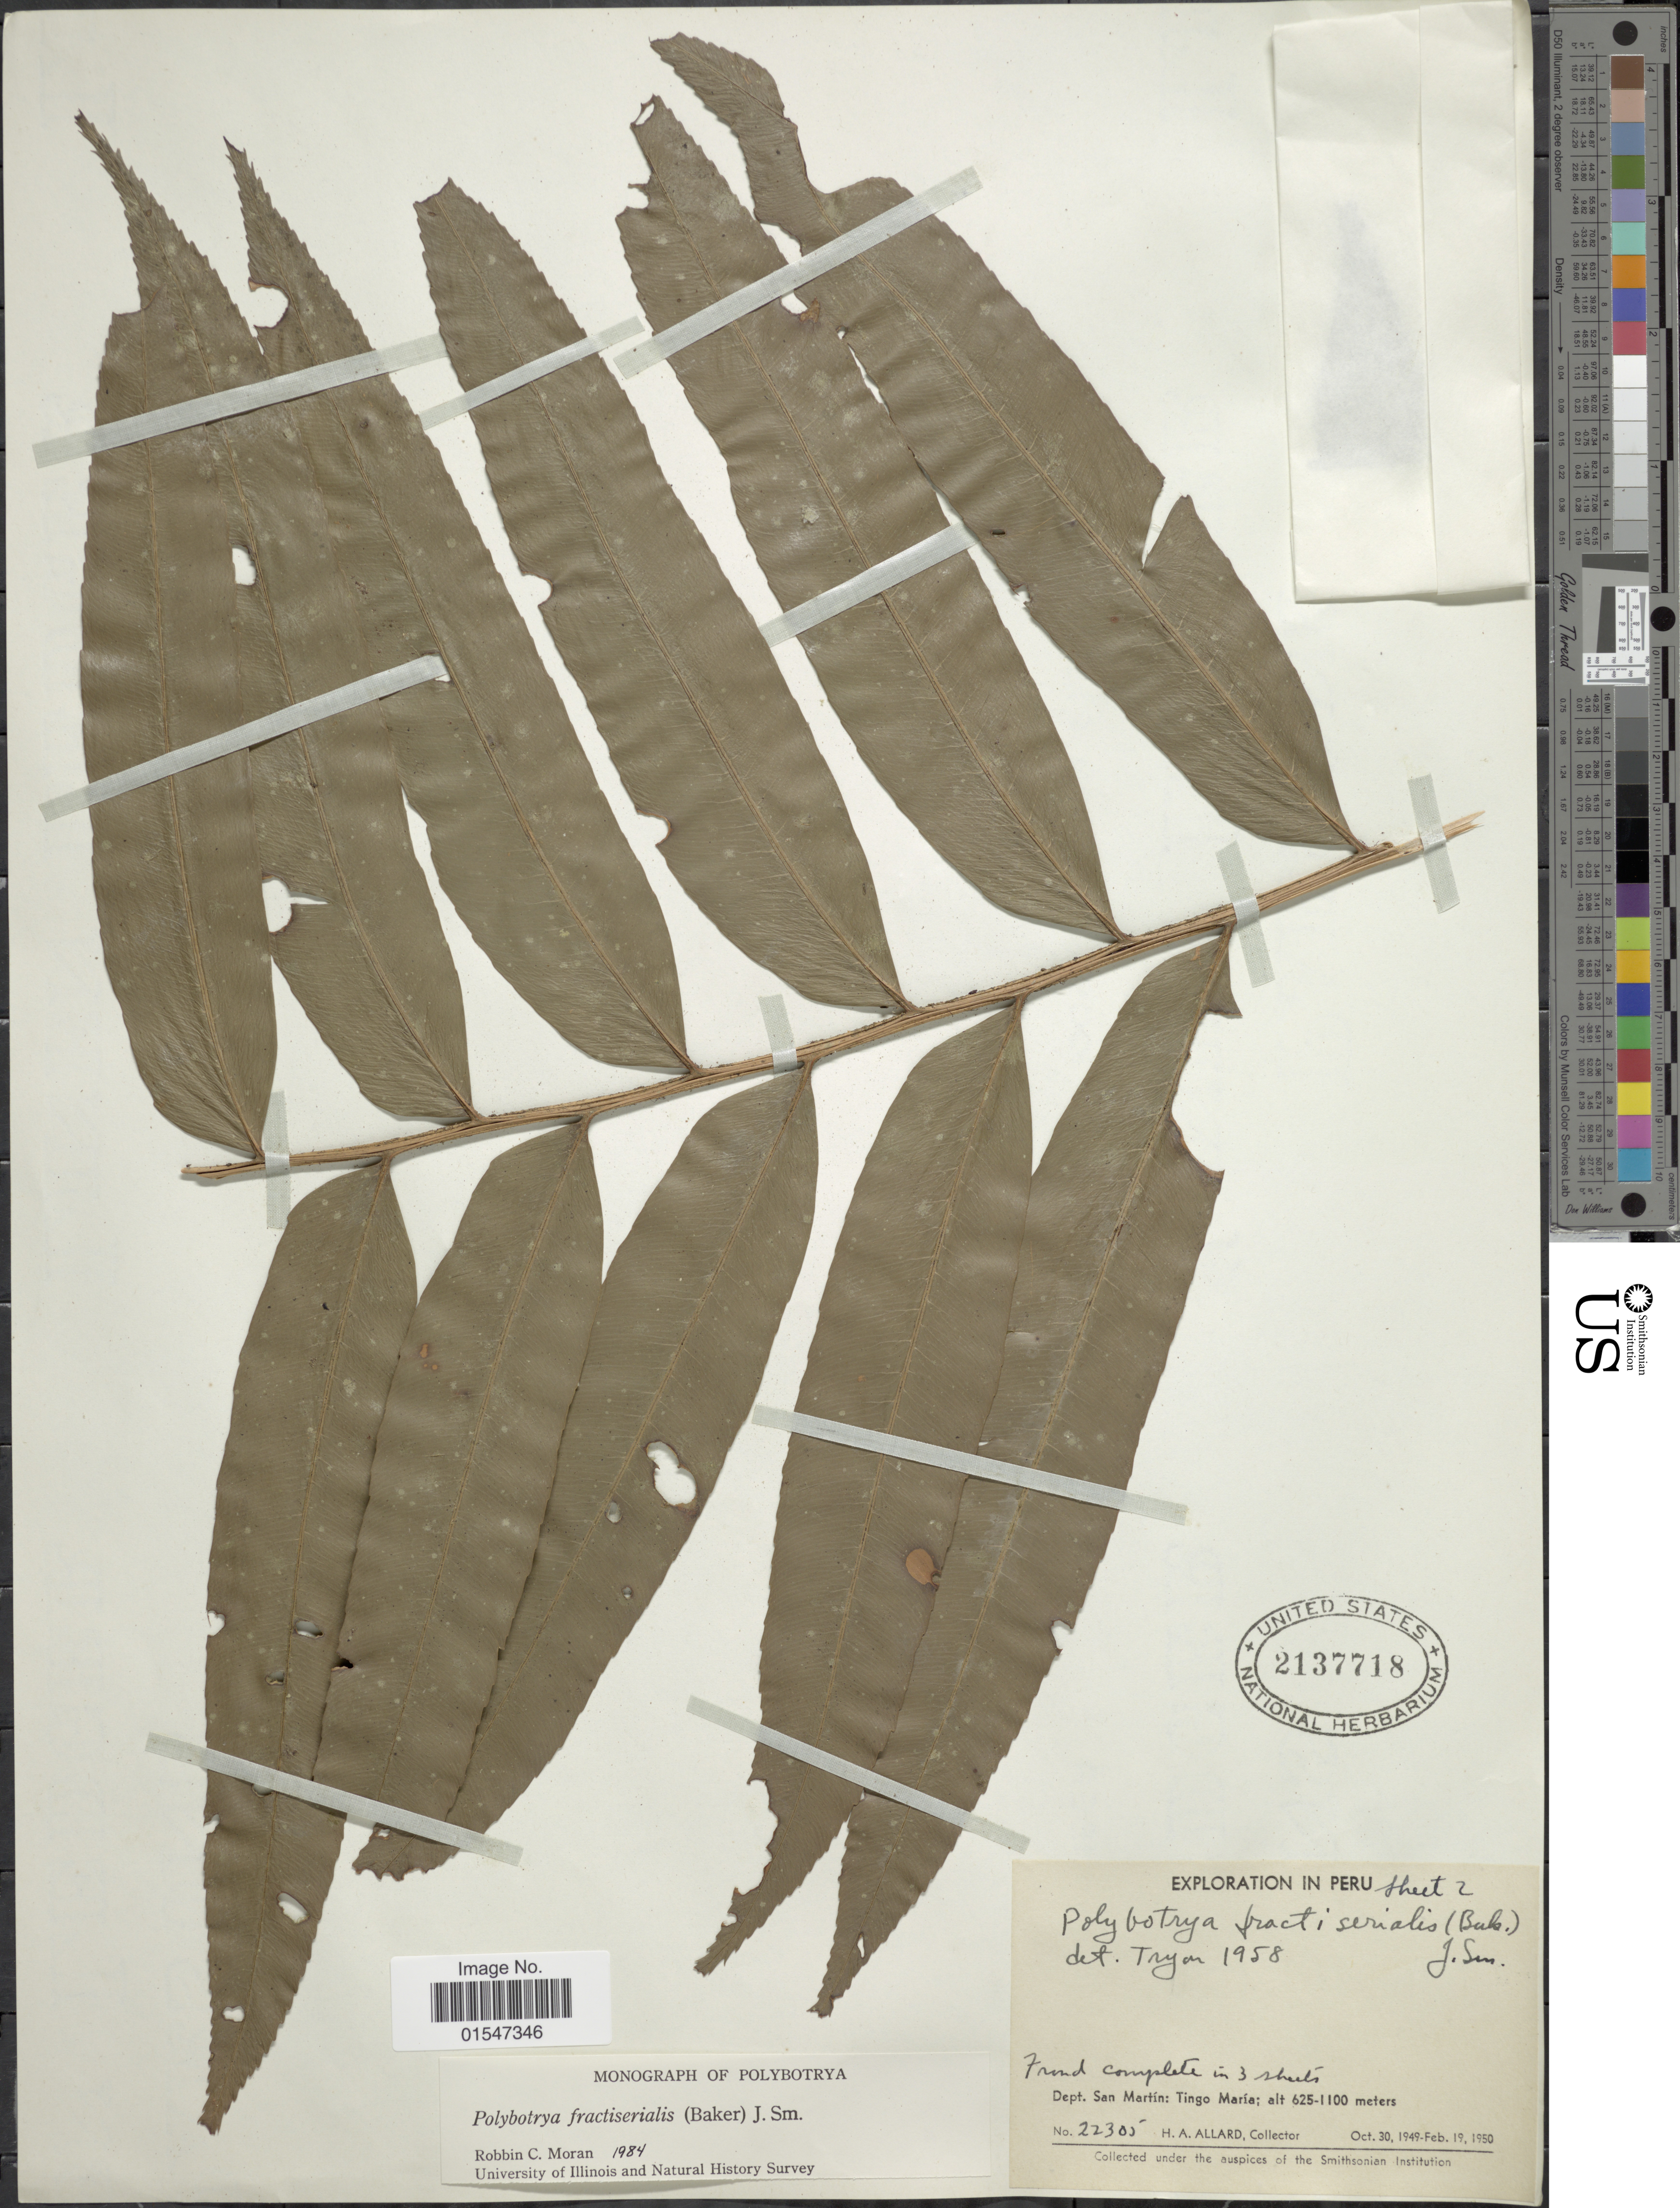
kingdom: Plantae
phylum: Tracheophyta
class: Polypodiopsida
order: Polypodiales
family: Dryopteridaceae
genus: Polybotrya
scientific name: Polybotrya fractiserialis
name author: (Baker) J. Sm.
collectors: H. A. Allard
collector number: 22305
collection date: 1949-10-30/1950-02-19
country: Peru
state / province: San Martín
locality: Tingo María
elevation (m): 625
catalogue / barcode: US 2137718